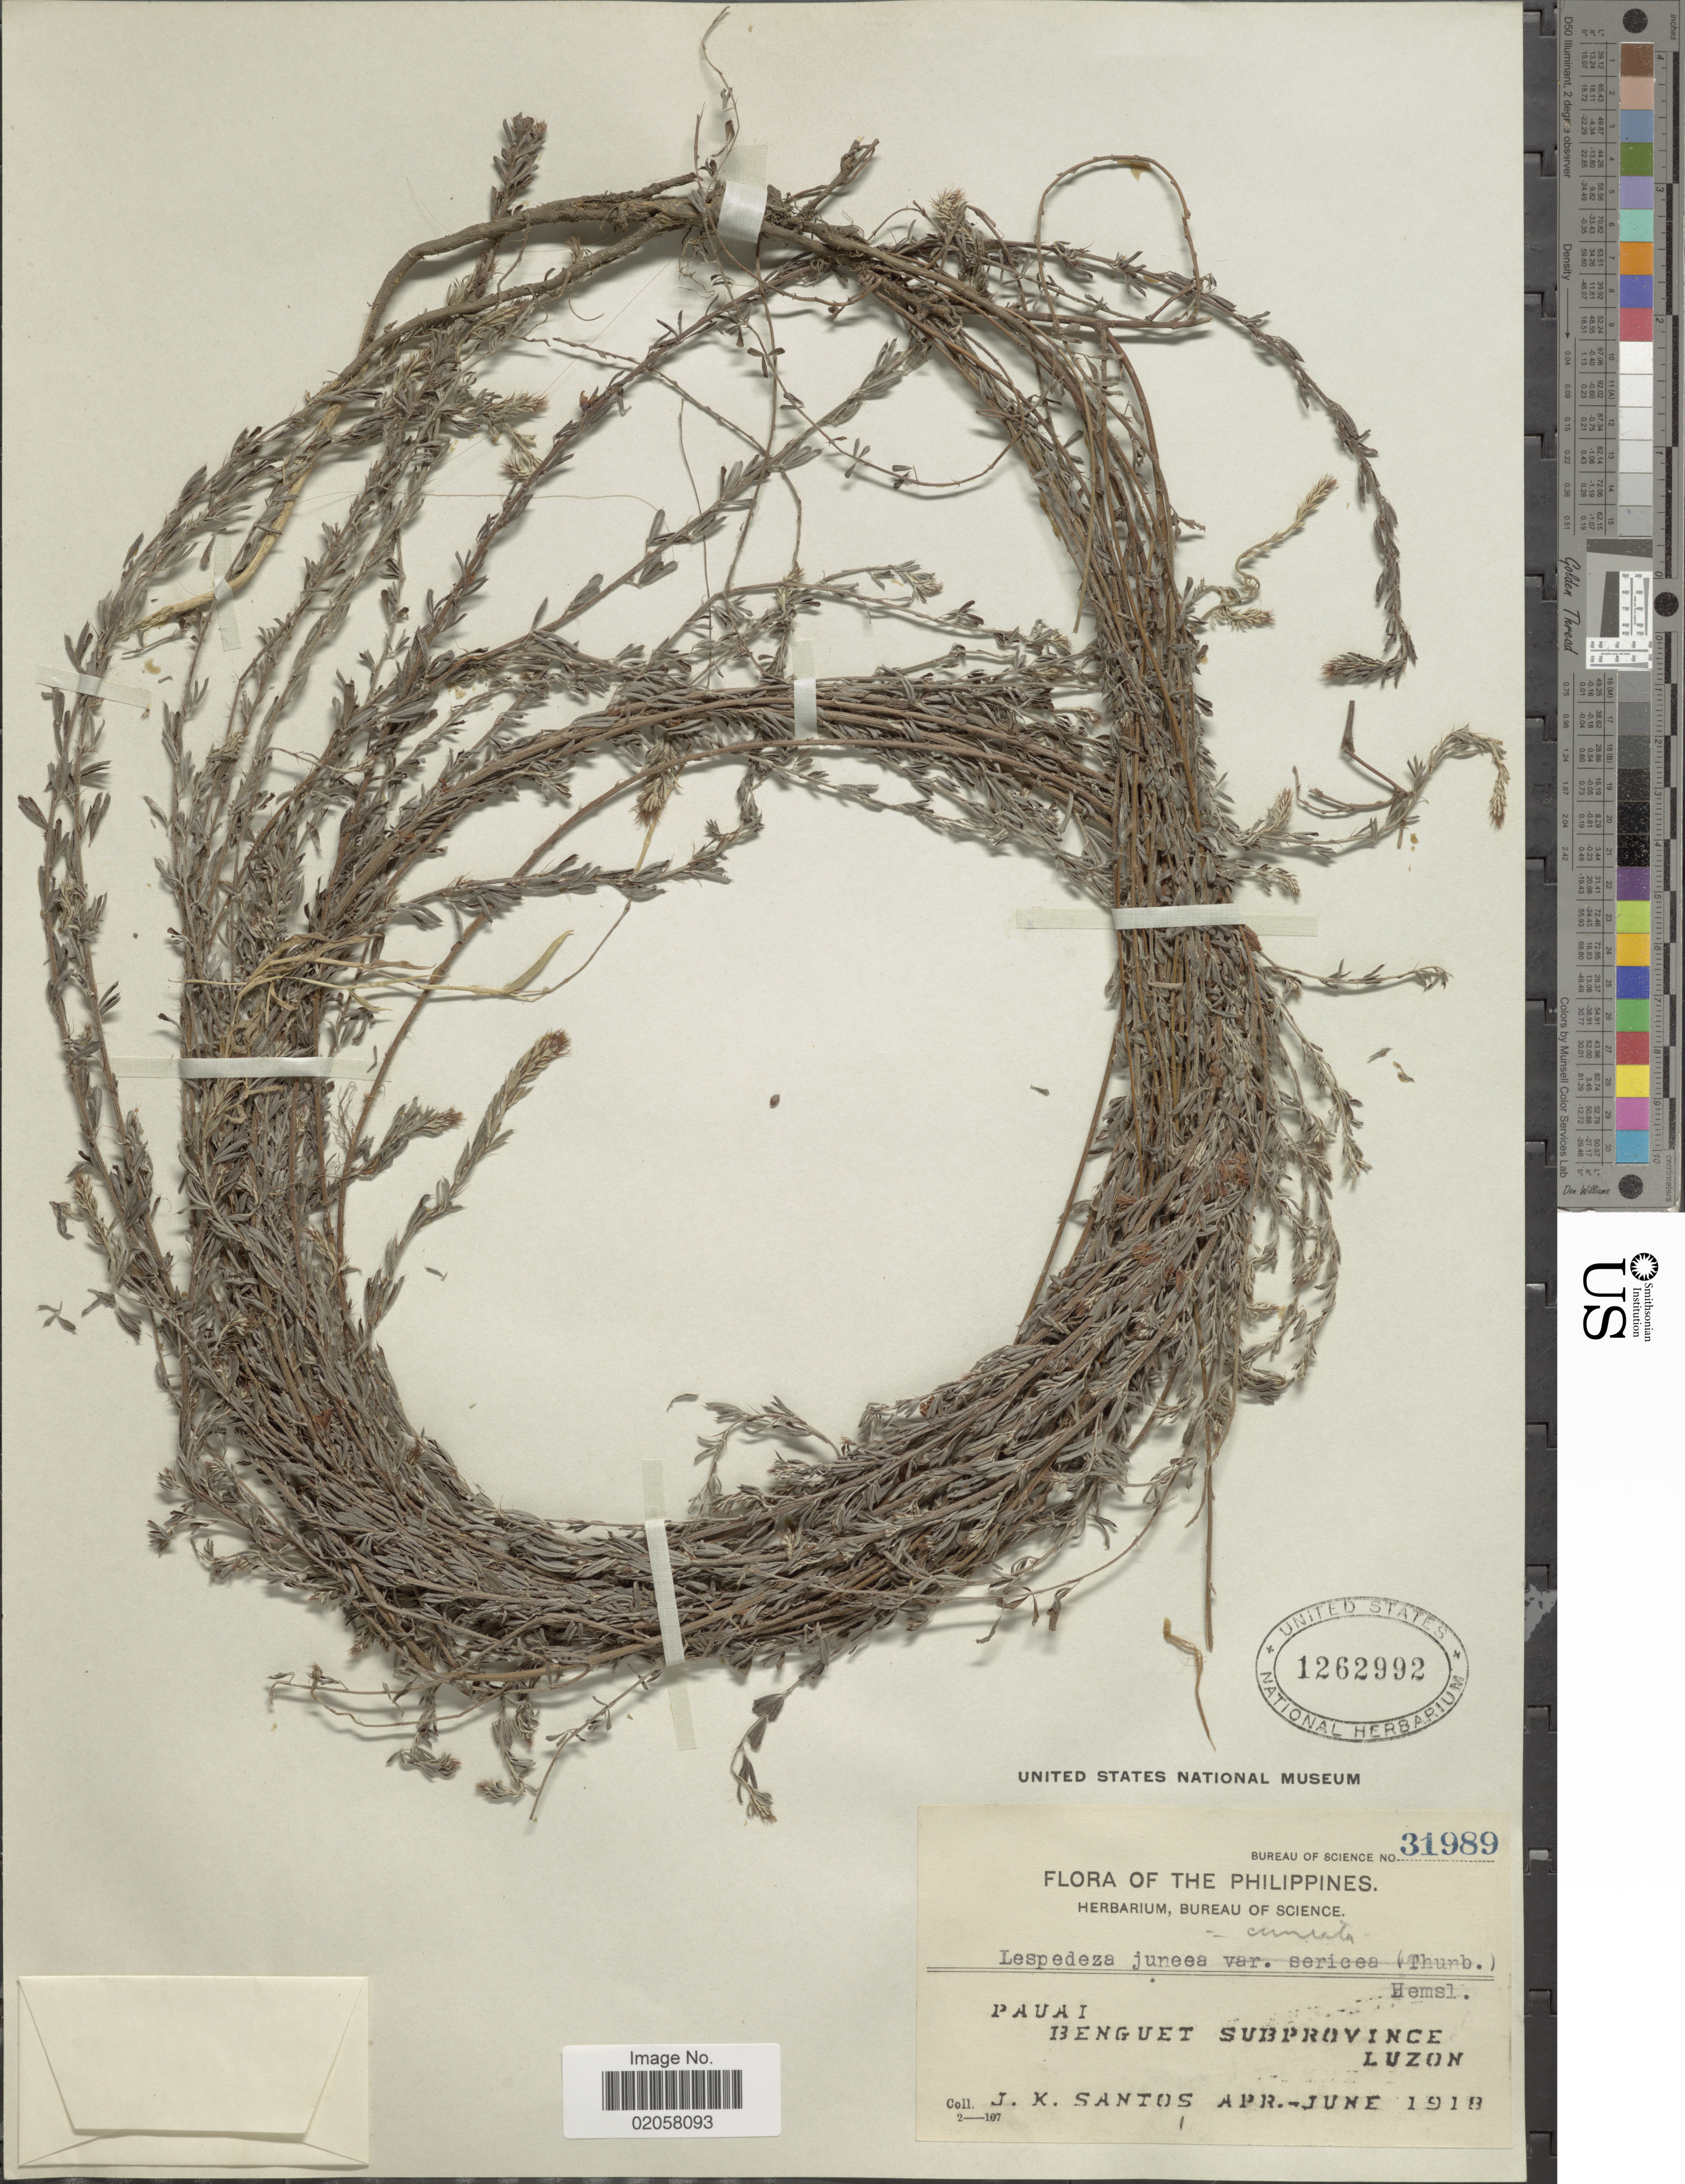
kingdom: Plantae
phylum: Tracheophyta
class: Magnoliopsida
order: Fabales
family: Fabaceae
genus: Lespedeza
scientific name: Lespedeza cuneata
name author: (Dum. Cours.) G. Don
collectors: J. K. Santos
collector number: Bureau of Science 31989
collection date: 1918-04/1918-06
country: Philippines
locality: Pauai, Benguet Subprovince, Luzon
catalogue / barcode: US 1262992